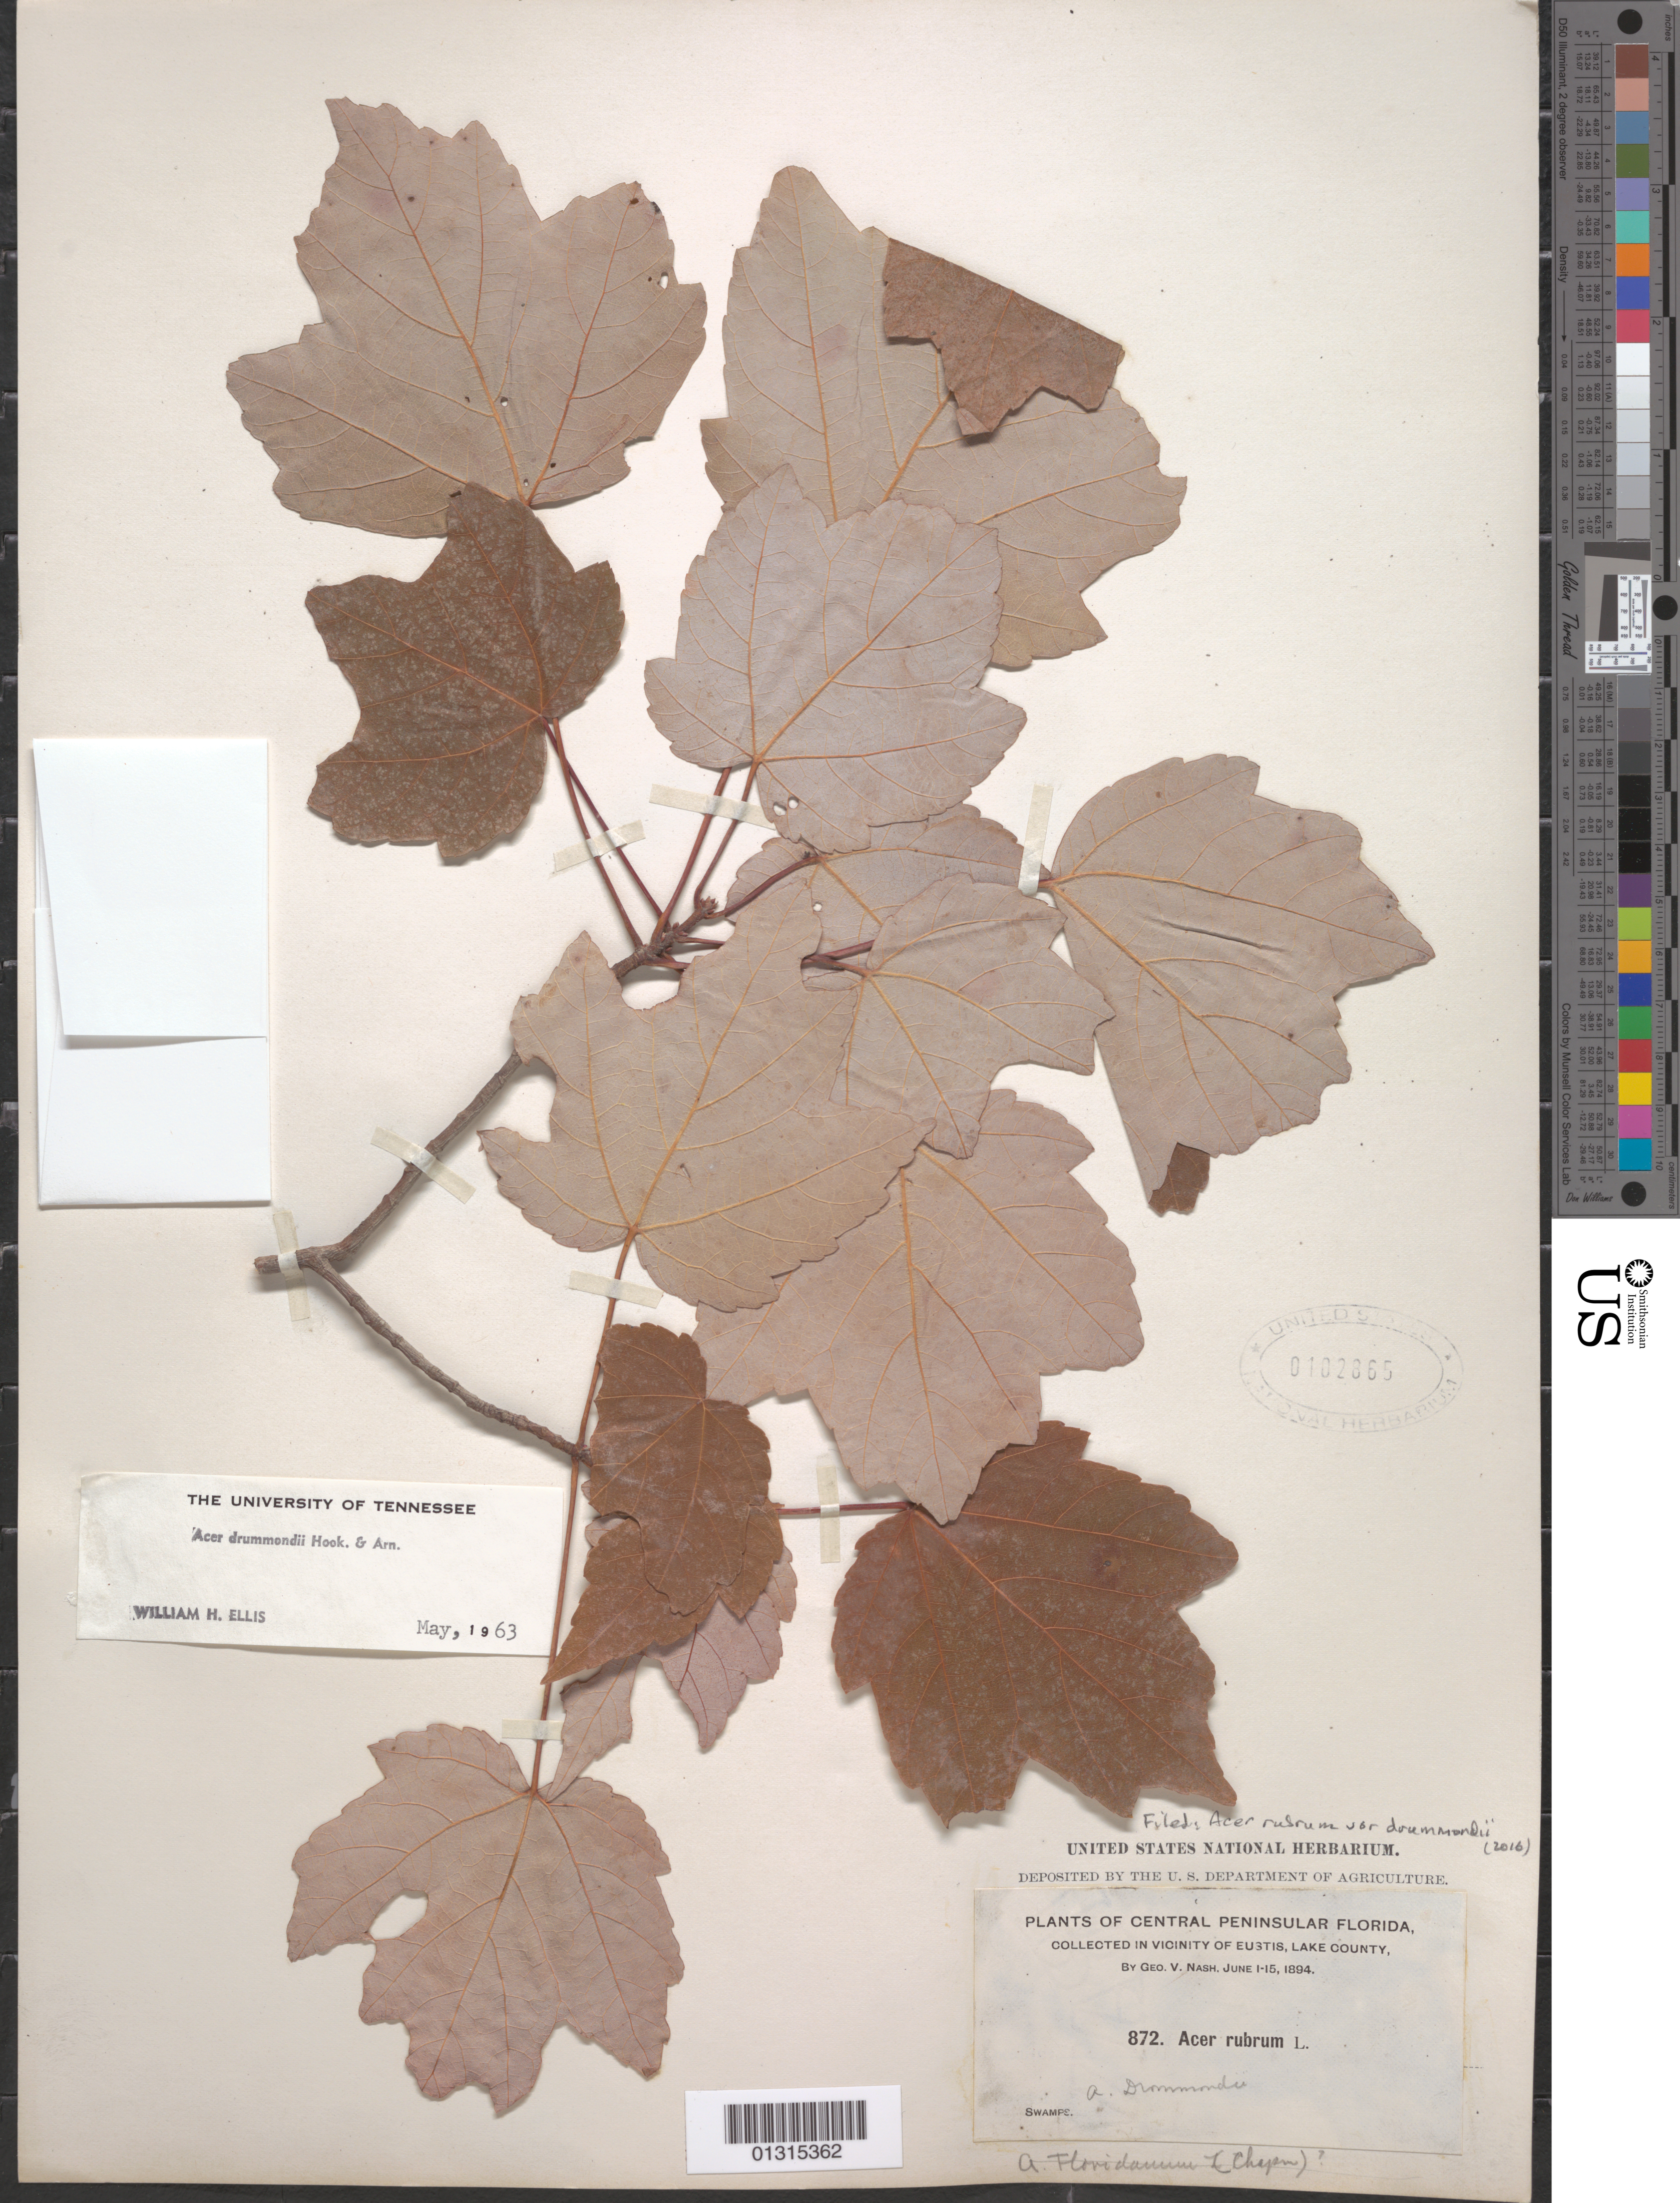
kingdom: Plantae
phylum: Tracheophyta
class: Magnoliopsida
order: Sapindales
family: Sapindaceae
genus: Acer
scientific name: Acer rubrum var. drummondi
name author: (Hook. & Arn. ex Nutt.) Sarg.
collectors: G. V. Nash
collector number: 872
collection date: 1894-06-01/1894-06-15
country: United States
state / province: Florida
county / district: Lake County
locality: Lake County, vicinity of Eustis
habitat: Swamps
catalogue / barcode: US 102865